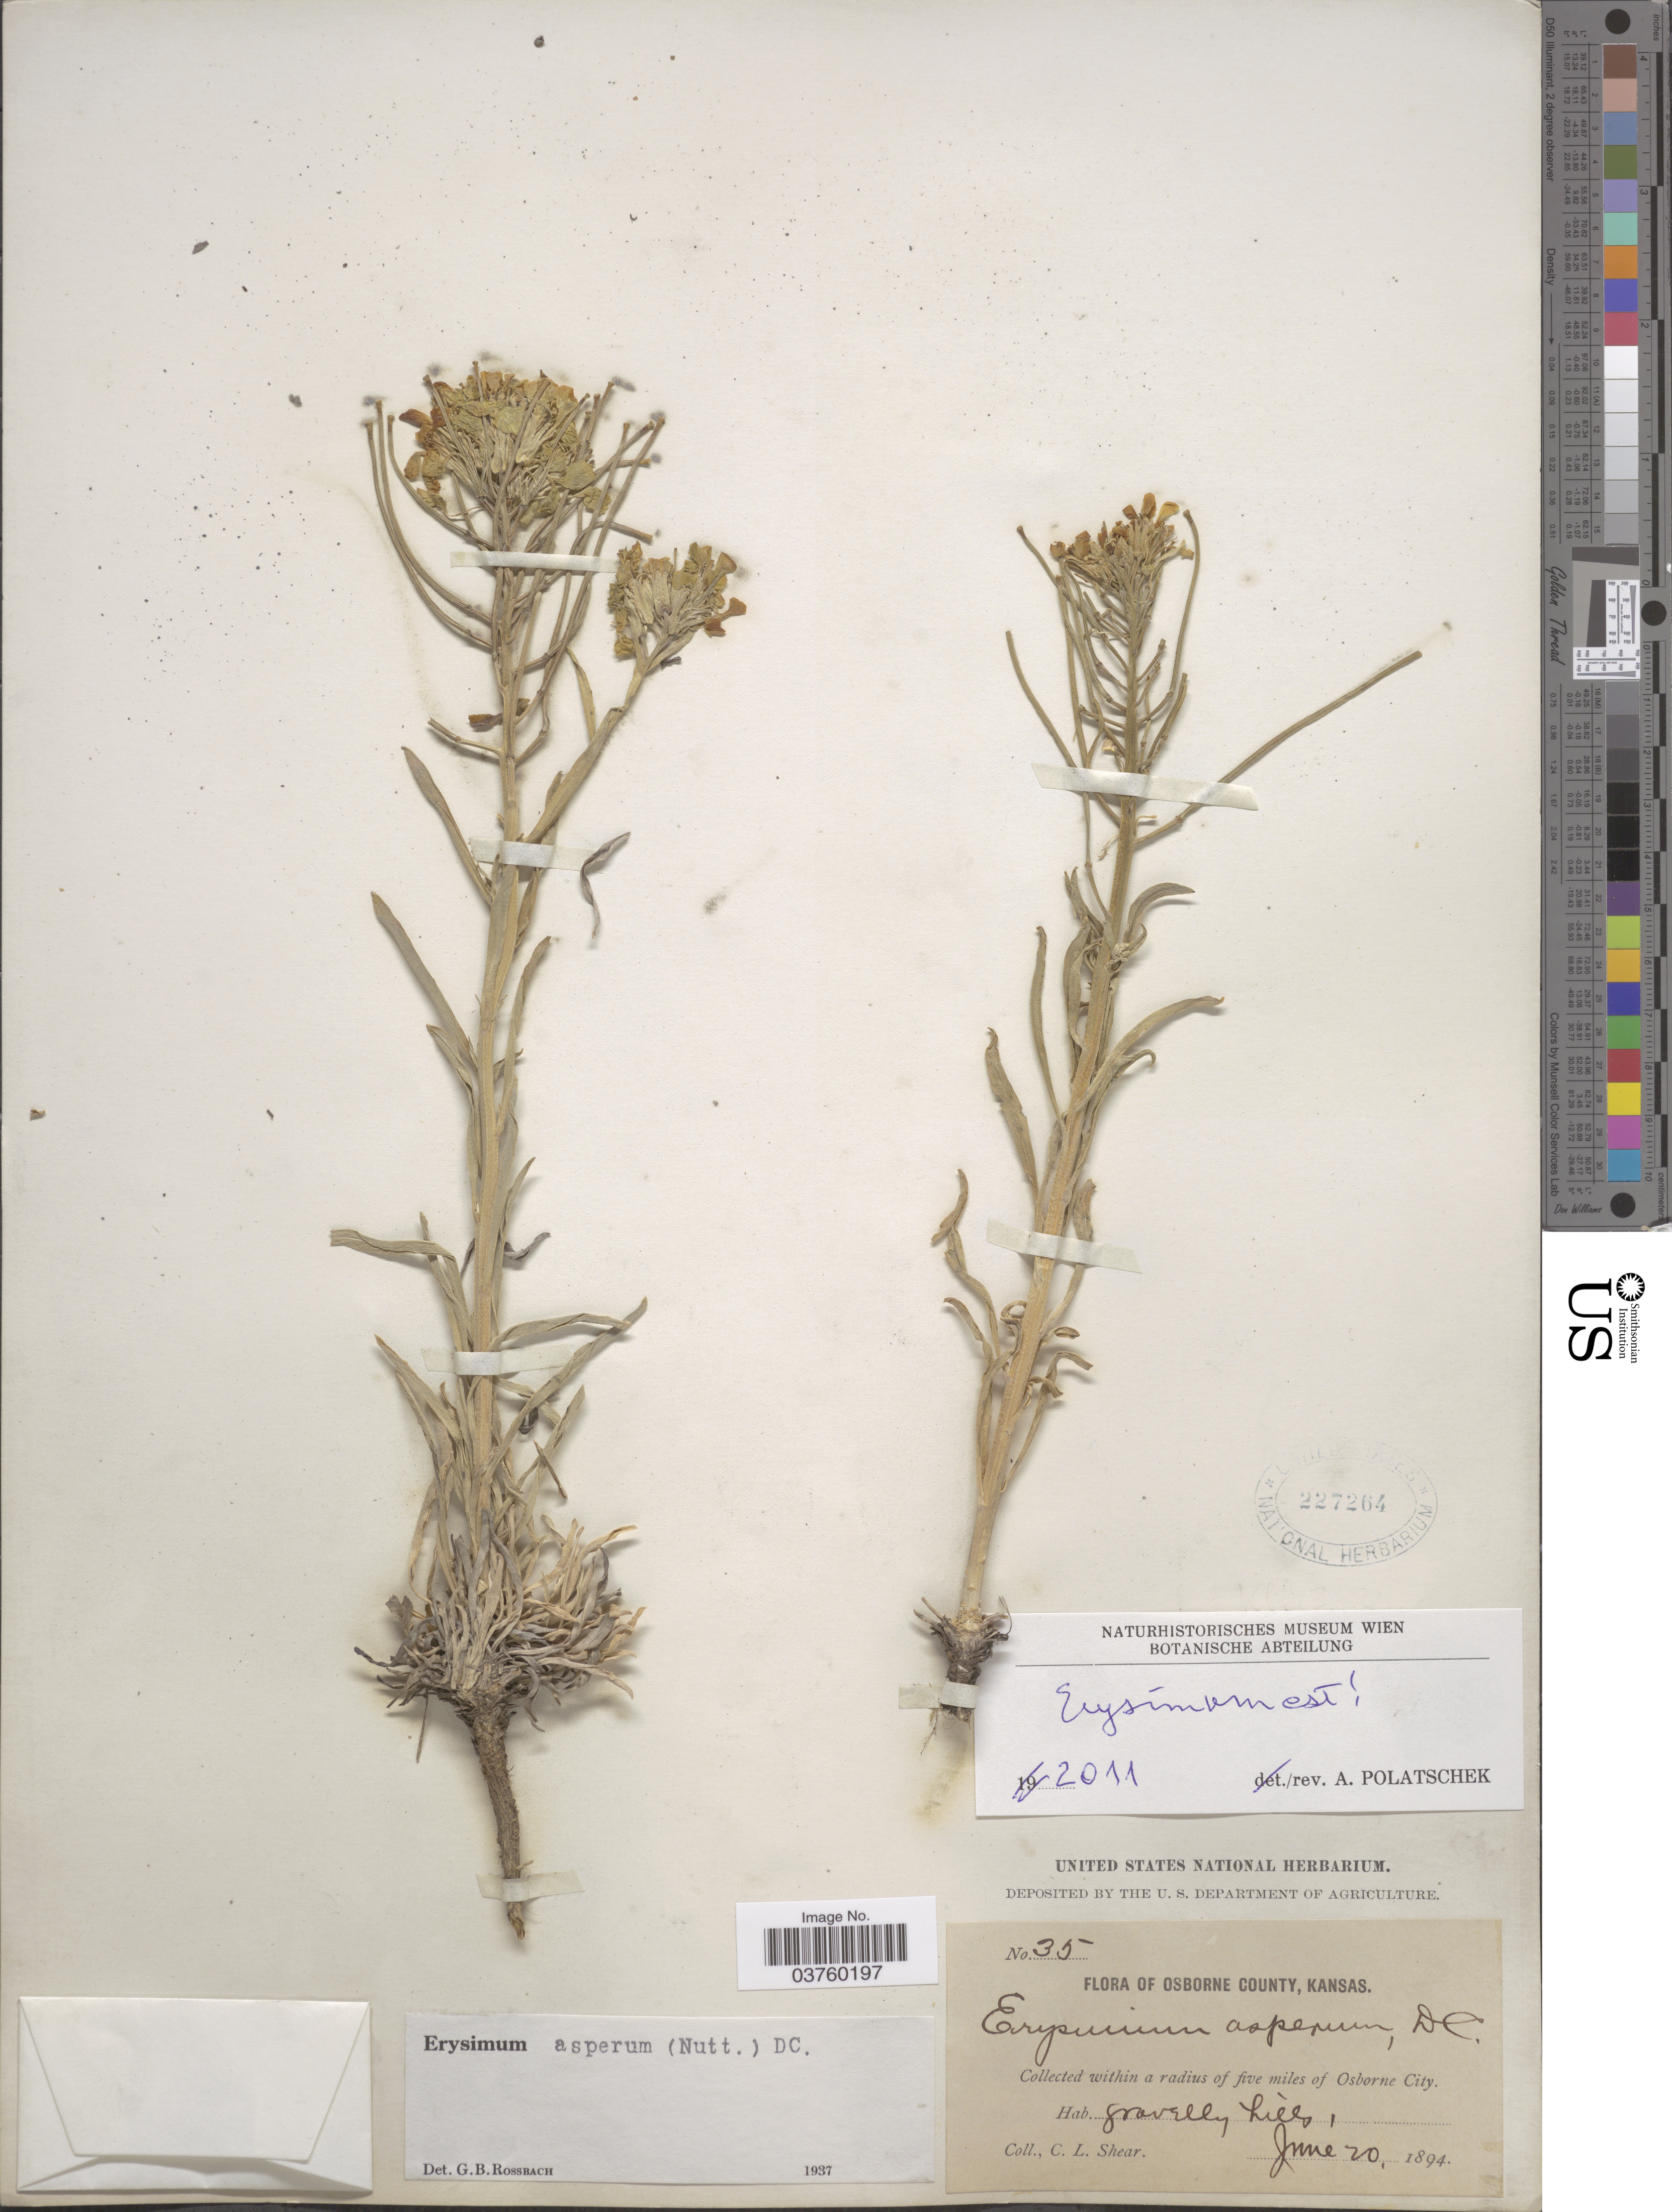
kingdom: Plantae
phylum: Tracheophyta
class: Magnoliopsida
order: Brassicales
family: Brassicaceae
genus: Erysimum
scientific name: Erysimum asperum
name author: (Nutt.) DC.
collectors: C. L. Shear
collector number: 35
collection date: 1894-06-20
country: United States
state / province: Kansas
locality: Osborne County. Within a radius of five miles of Osborne City.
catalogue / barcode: US 227264